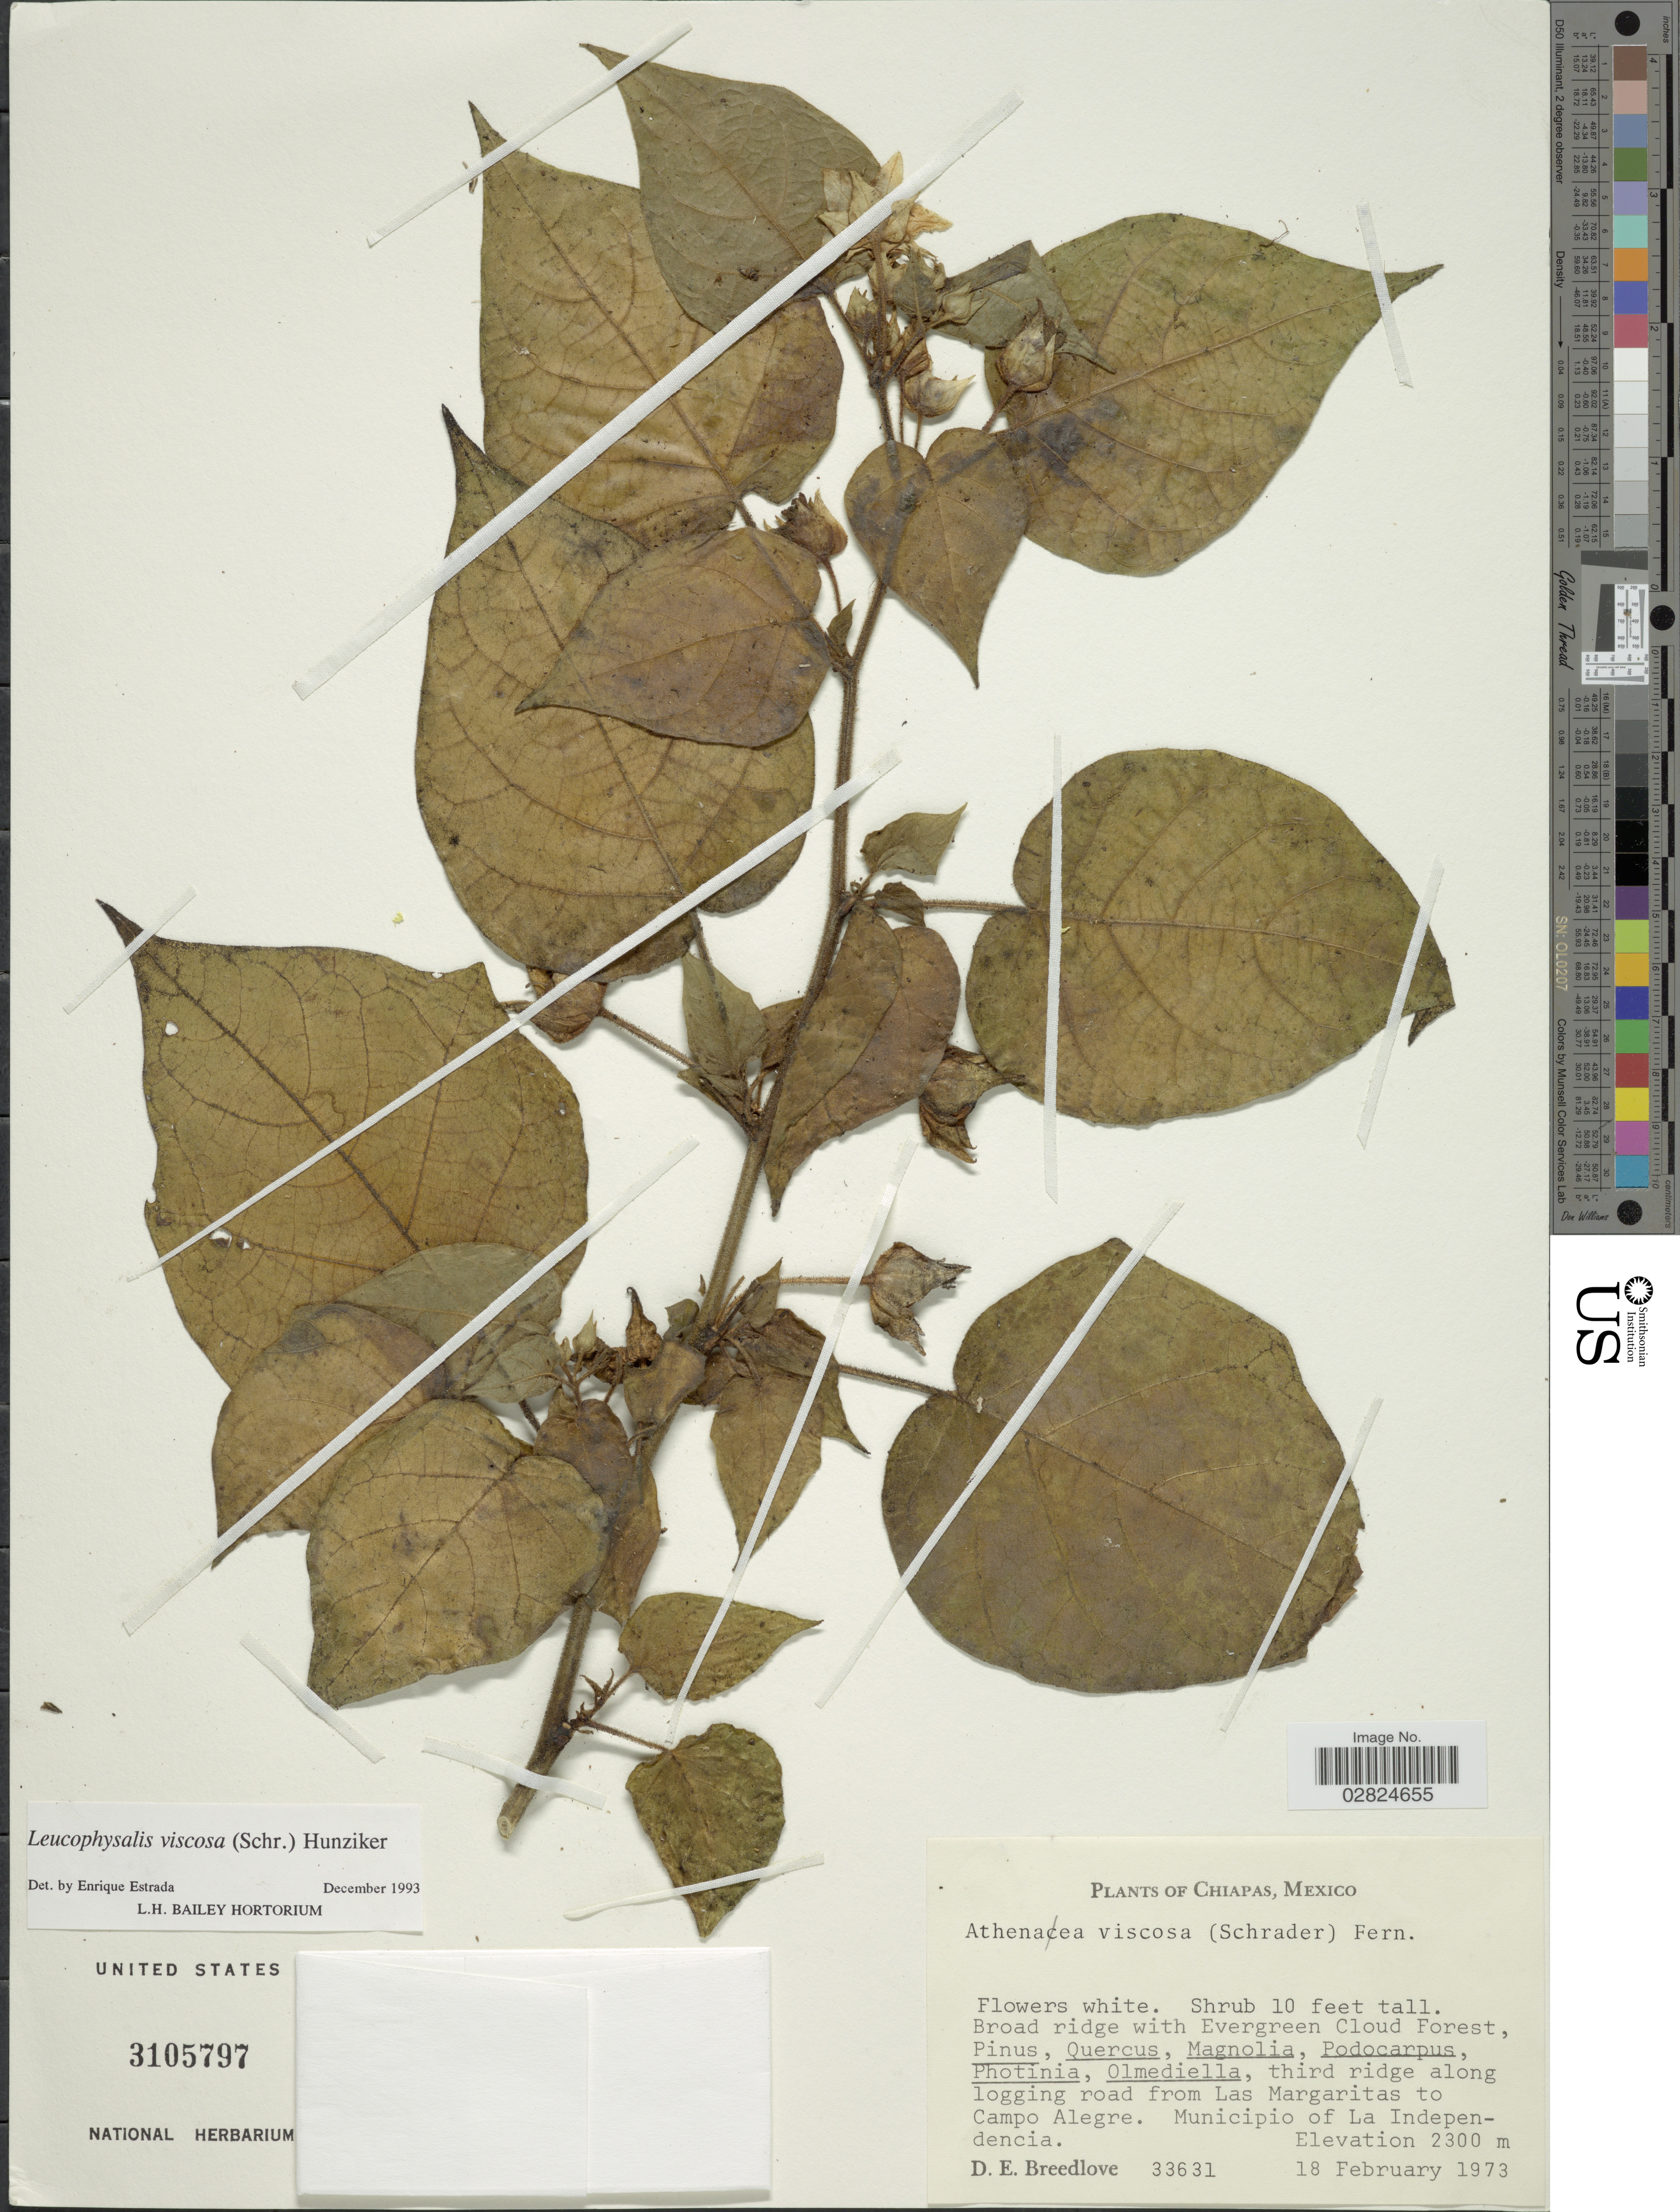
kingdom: Plantae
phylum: Tracheophyta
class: Magnoliopsida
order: Solanales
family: Solanaceae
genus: Physalis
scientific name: Physalis cinerascens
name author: (Dunal) Hitchc.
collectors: D. E. Breedlove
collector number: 33631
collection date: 1973-02-18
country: Mexico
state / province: Chiapas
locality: Third ridge along logging road from Las Margaritas to Campo Alegre. Municipio of La Indepencia.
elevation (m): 2300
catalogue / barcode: US 3105797